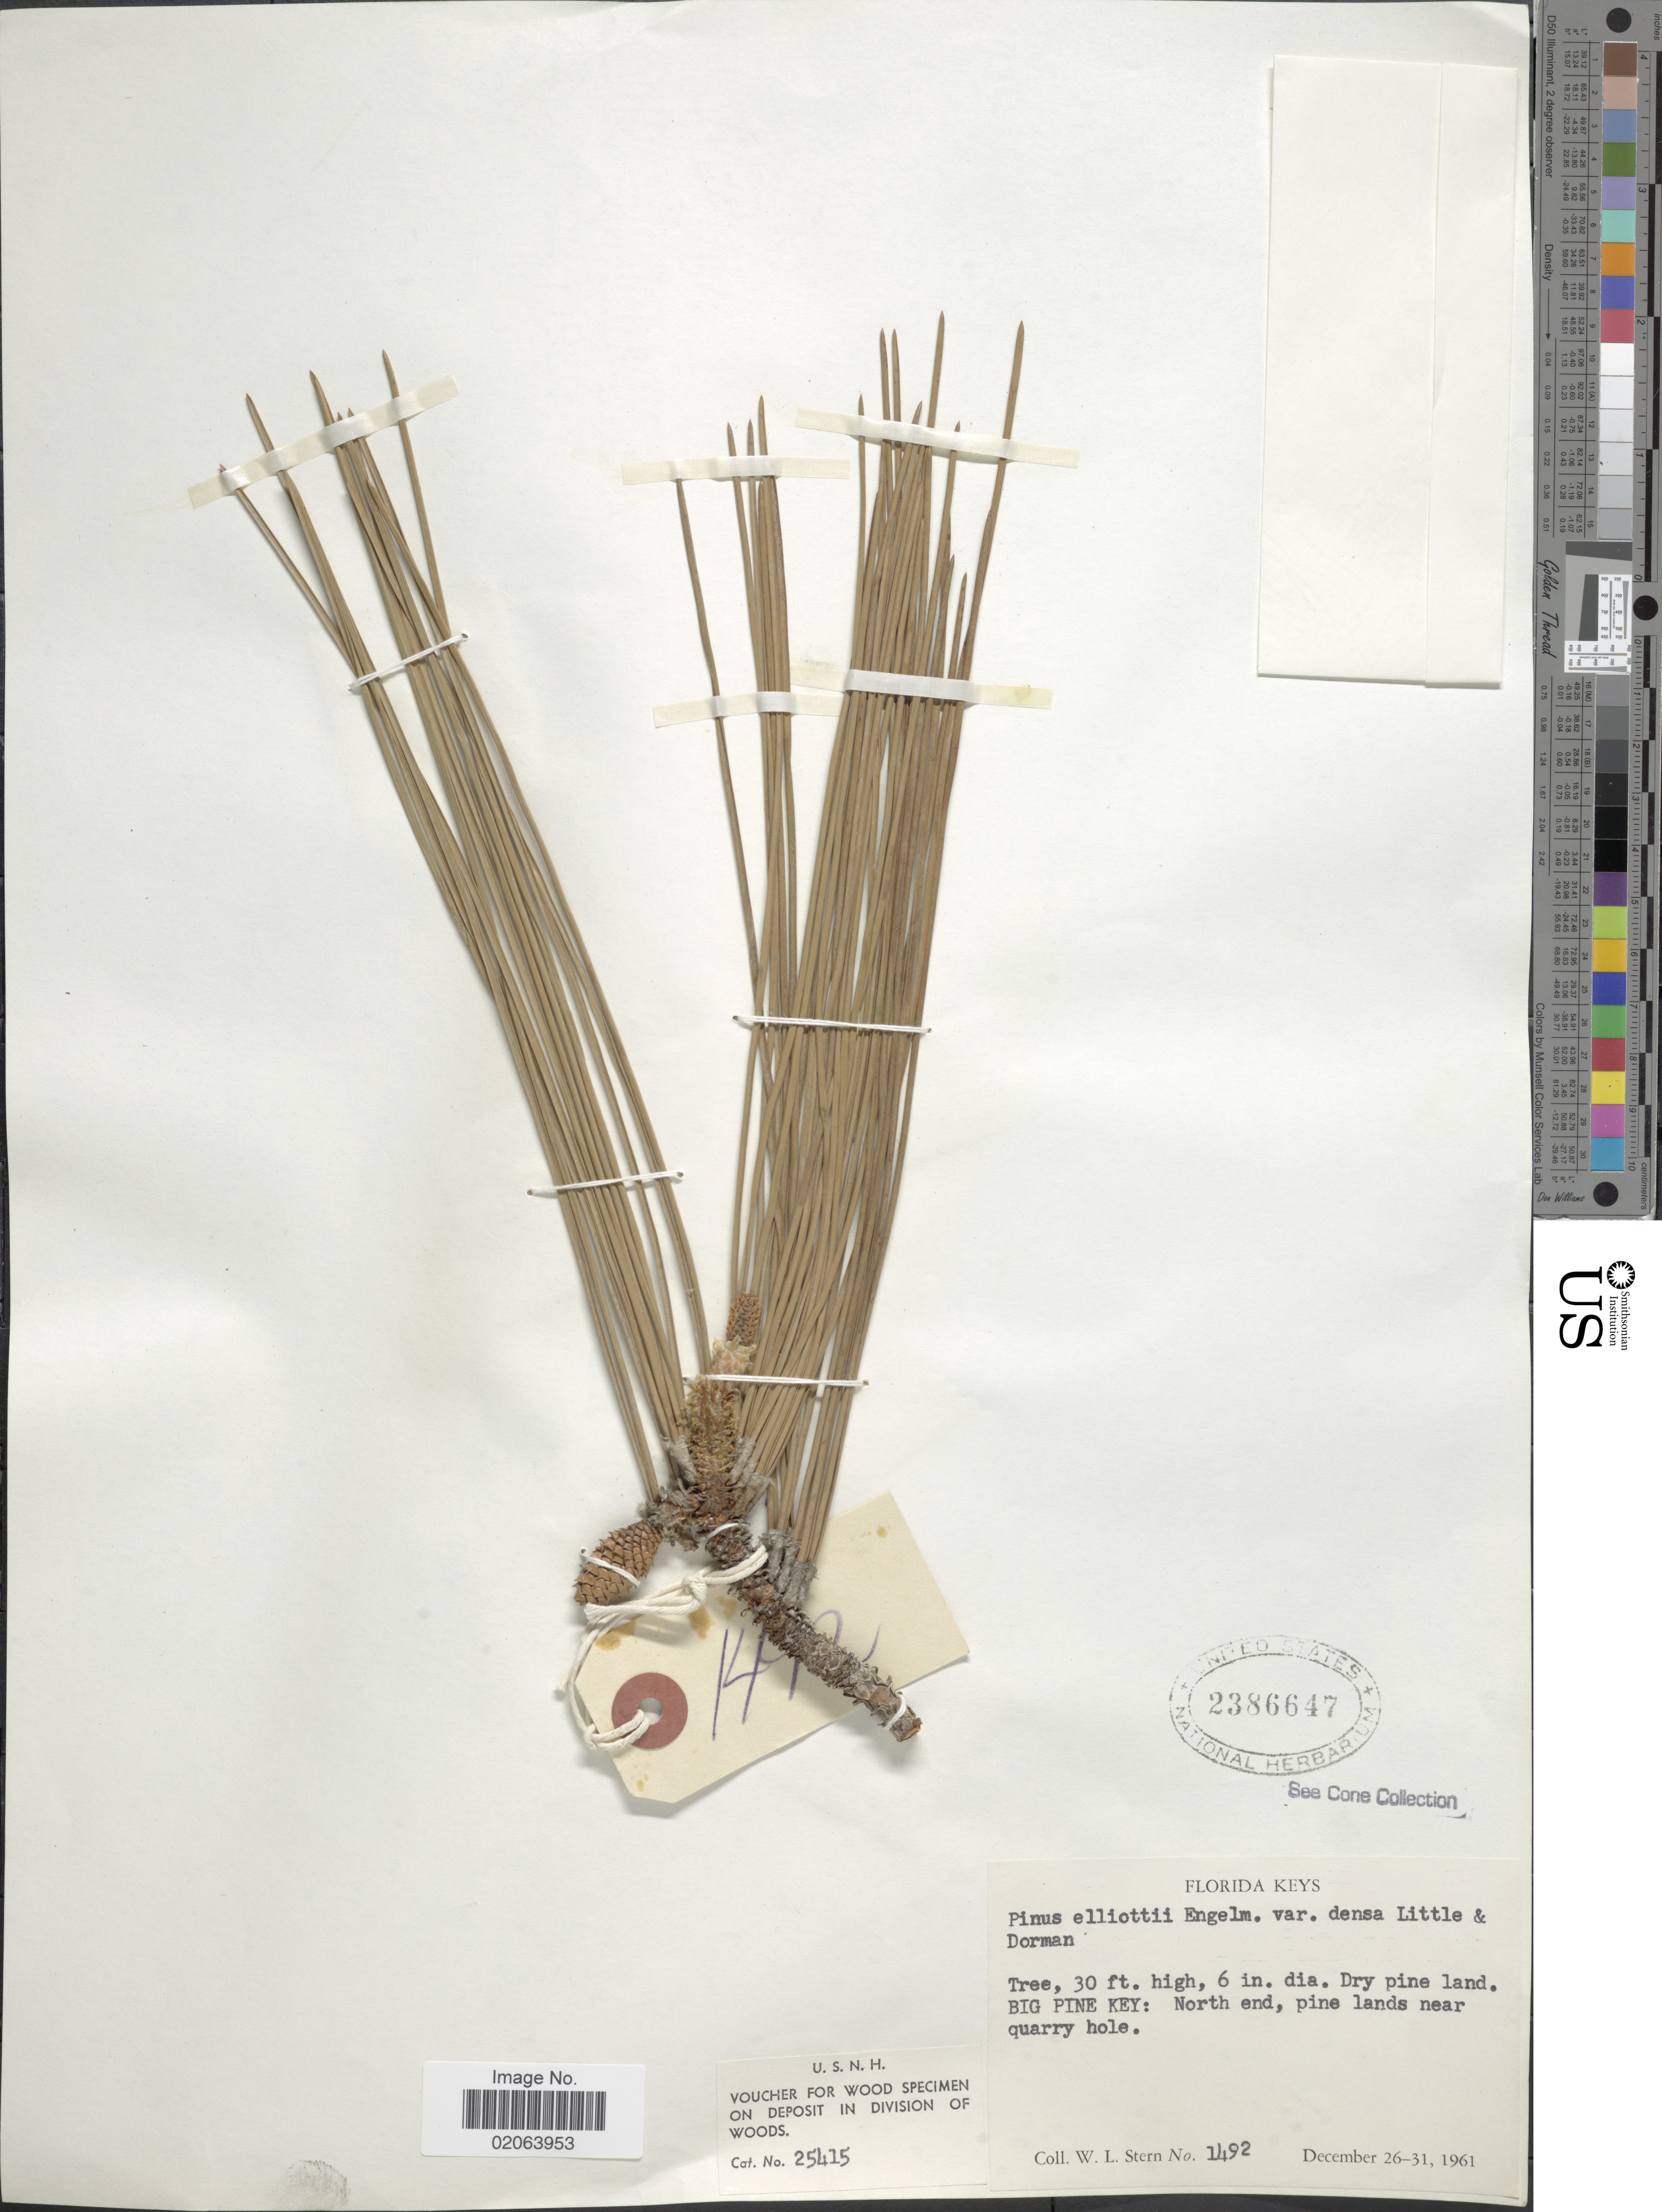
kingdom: Plantae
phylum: Tracheophyta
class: Pinopsida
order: Pinales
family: Pinaceae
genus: Pinus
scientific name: Pinus elliottii var. densa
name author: Little & K.W. Dorman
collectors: W. L. Stern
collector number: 1492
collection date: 1961-12-26/1961-12-31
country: United States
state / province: Florida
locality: Florida Keys. Big Pine Key: North end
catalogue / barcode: US 2386647